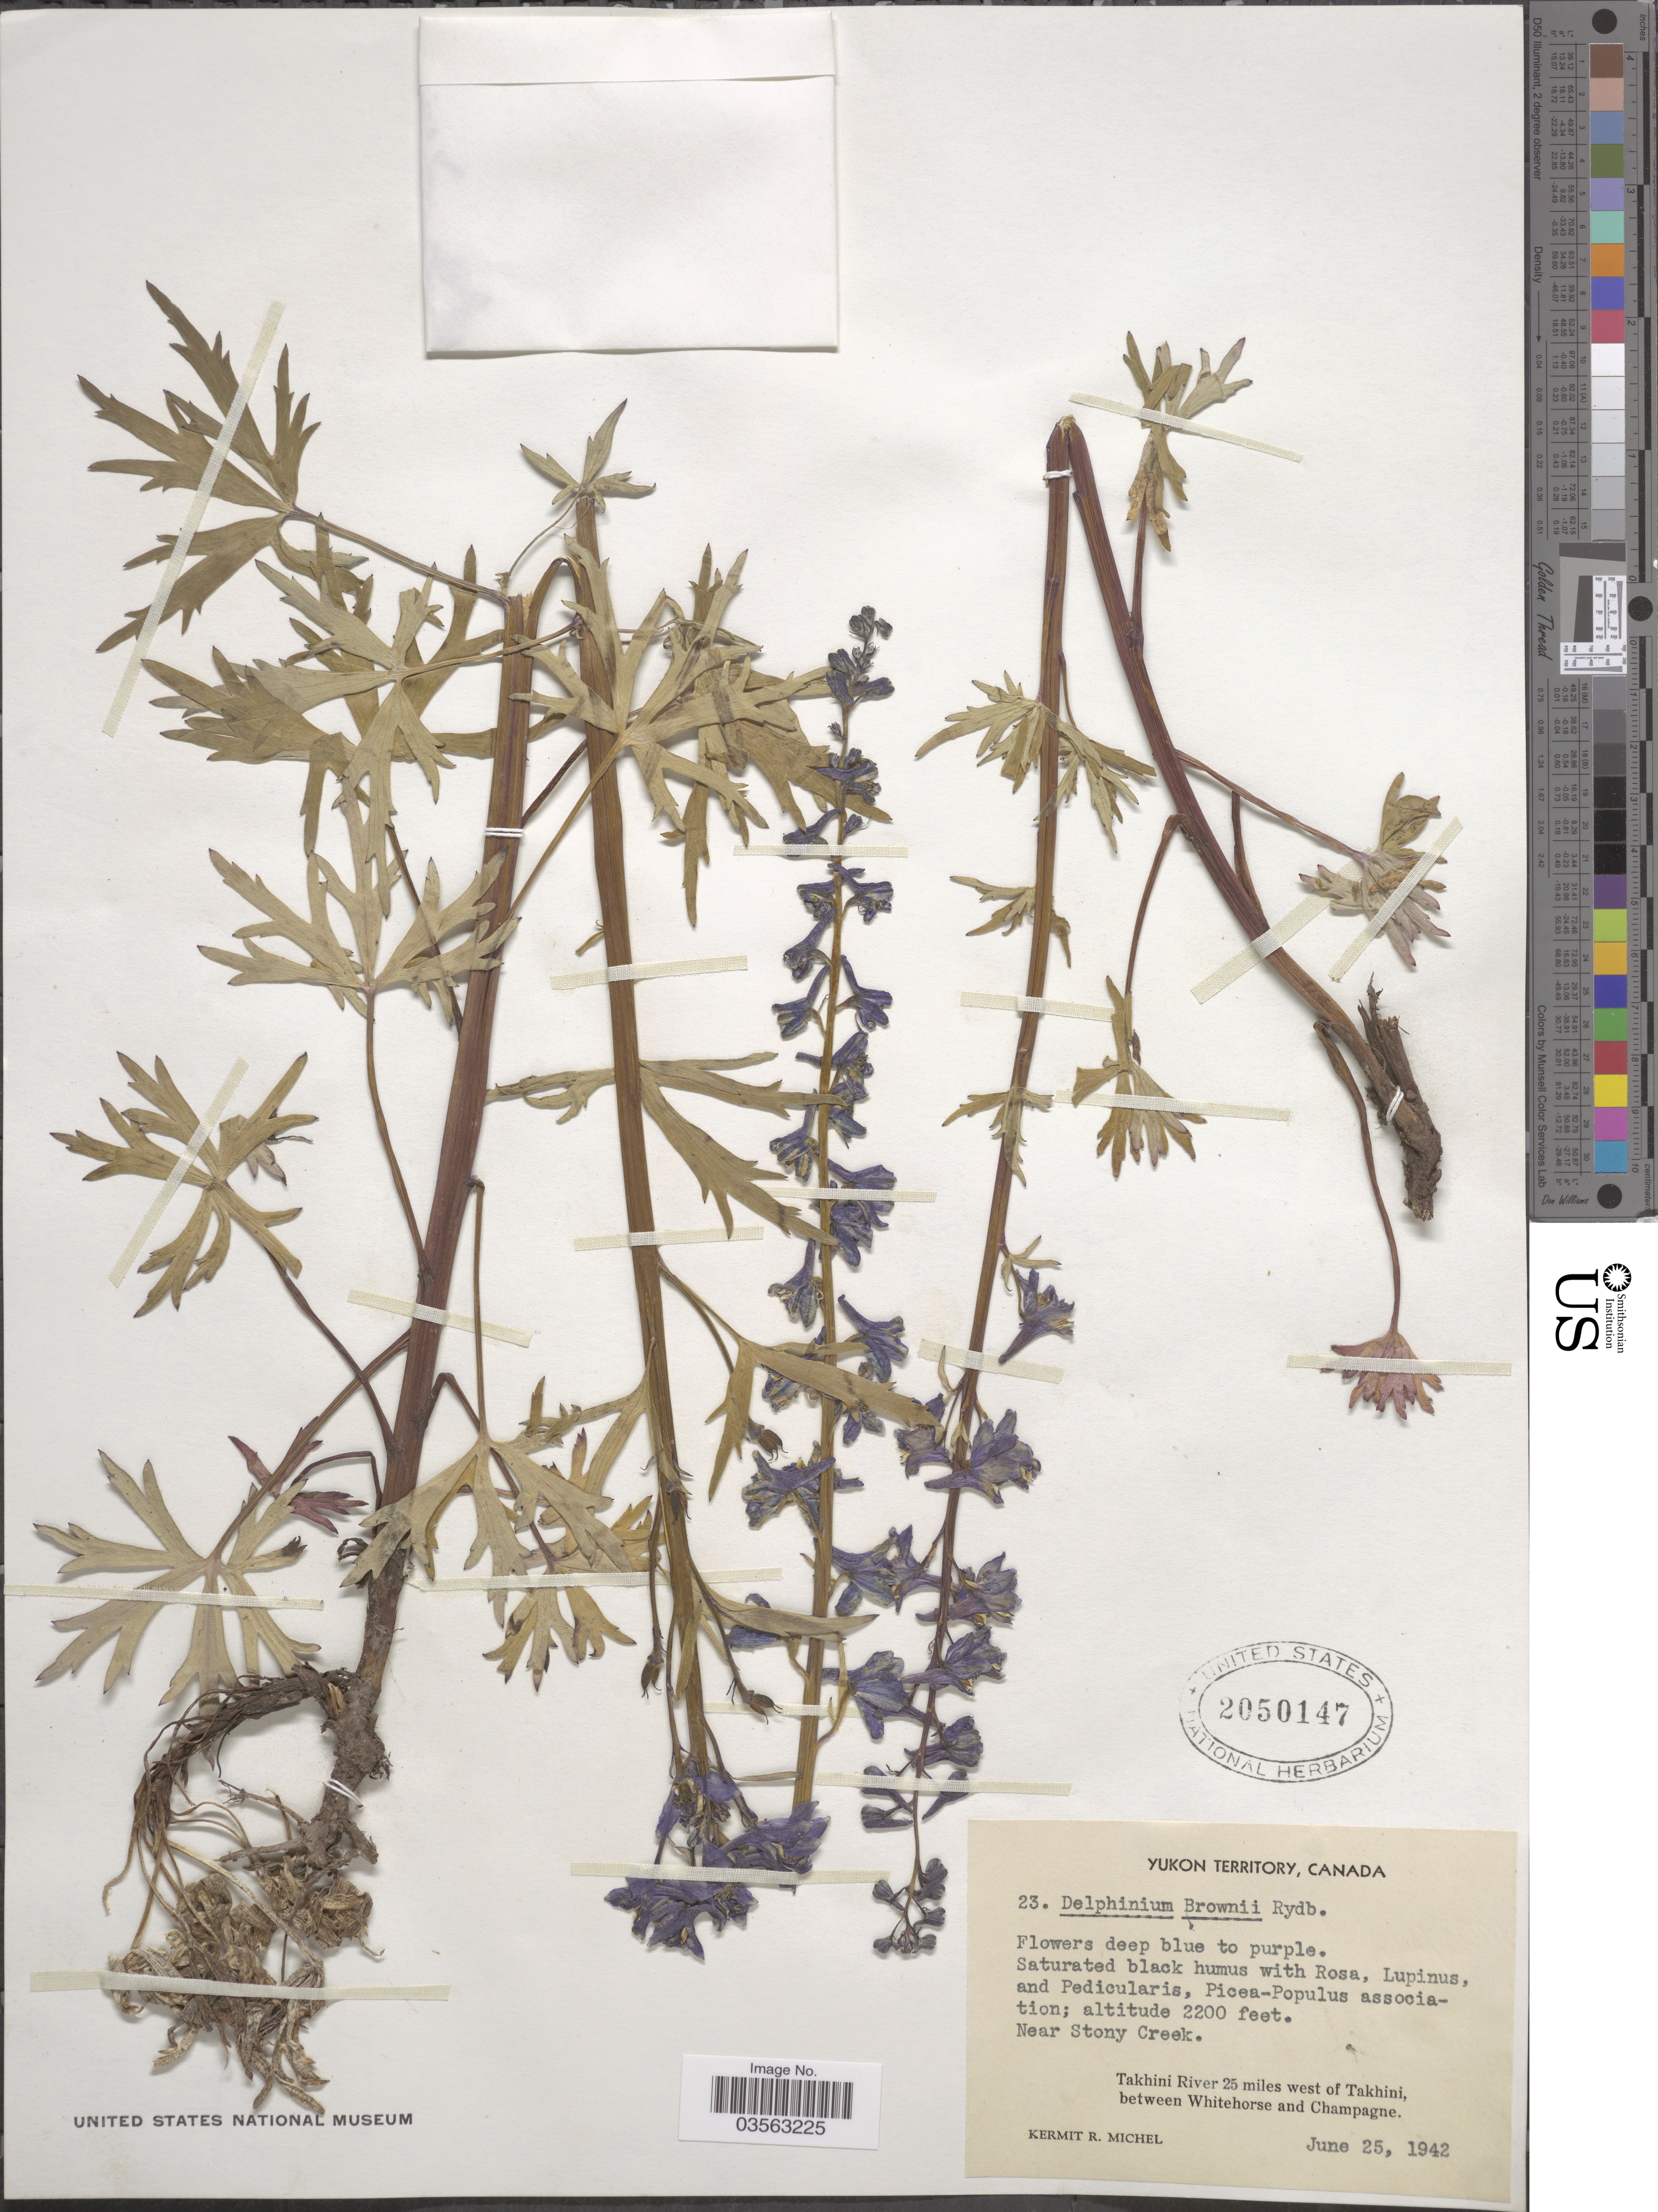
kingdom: Plantae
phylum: Tracheophyta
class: Magnoliopsida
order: Ranunculales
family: Ranunculaceae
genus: Delphinium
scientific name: Delphinium glaucum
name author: S. Watson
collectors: K. Michel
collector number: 23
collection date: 1942-06-25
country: Canada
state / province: Yukon Territory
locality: Near Stony Creek. Takhini River 25 miles west of Takhini, between Whitehorse and Champagne.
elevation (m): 671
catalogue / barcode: US 2050147